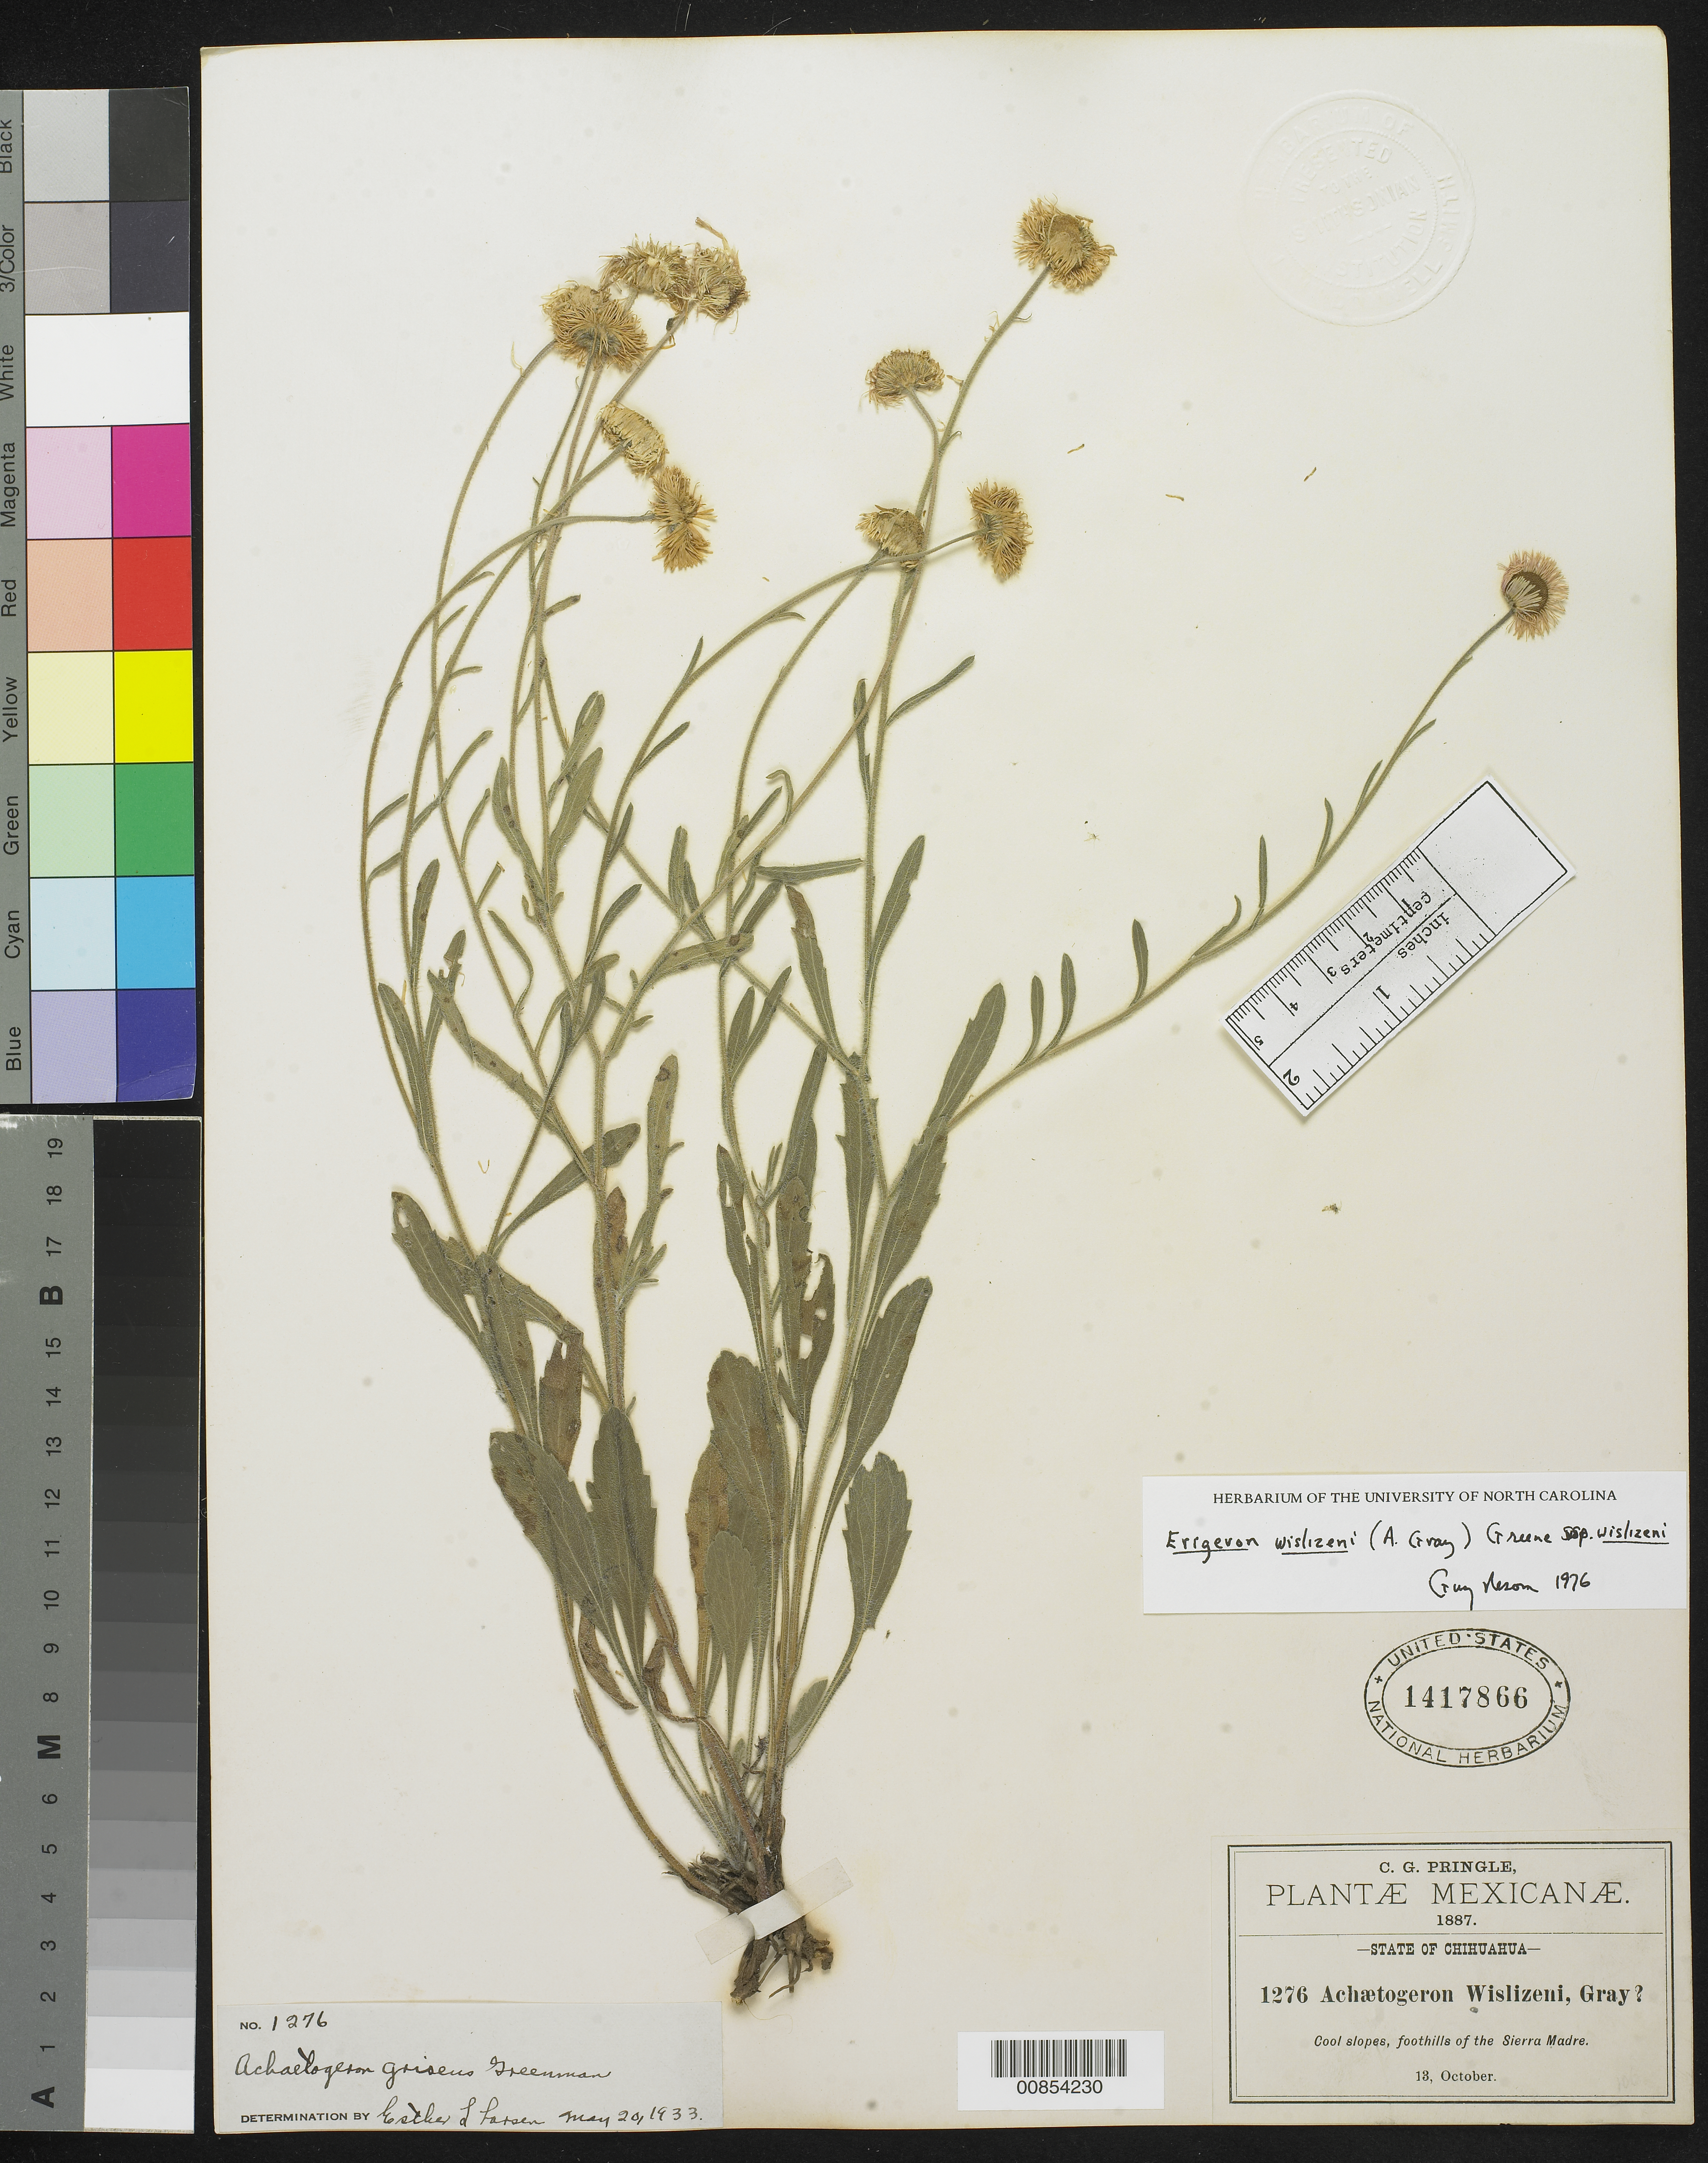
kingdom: Plantae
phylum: Tracheophyta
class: Magnoliopsida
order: Asterales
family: Asteraceae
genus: Erigeron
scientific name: Erigeron wislizeni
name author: (A. Gray) Greene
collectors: C. G. Pringle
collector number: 1276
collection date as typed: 13 Oct 1887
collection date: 1887-10-13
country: Mexico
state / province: Chihuahua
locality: Fothills of the Sierra Madre, Chihuahua.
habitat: Cool slopes.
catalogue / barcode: US 1417866